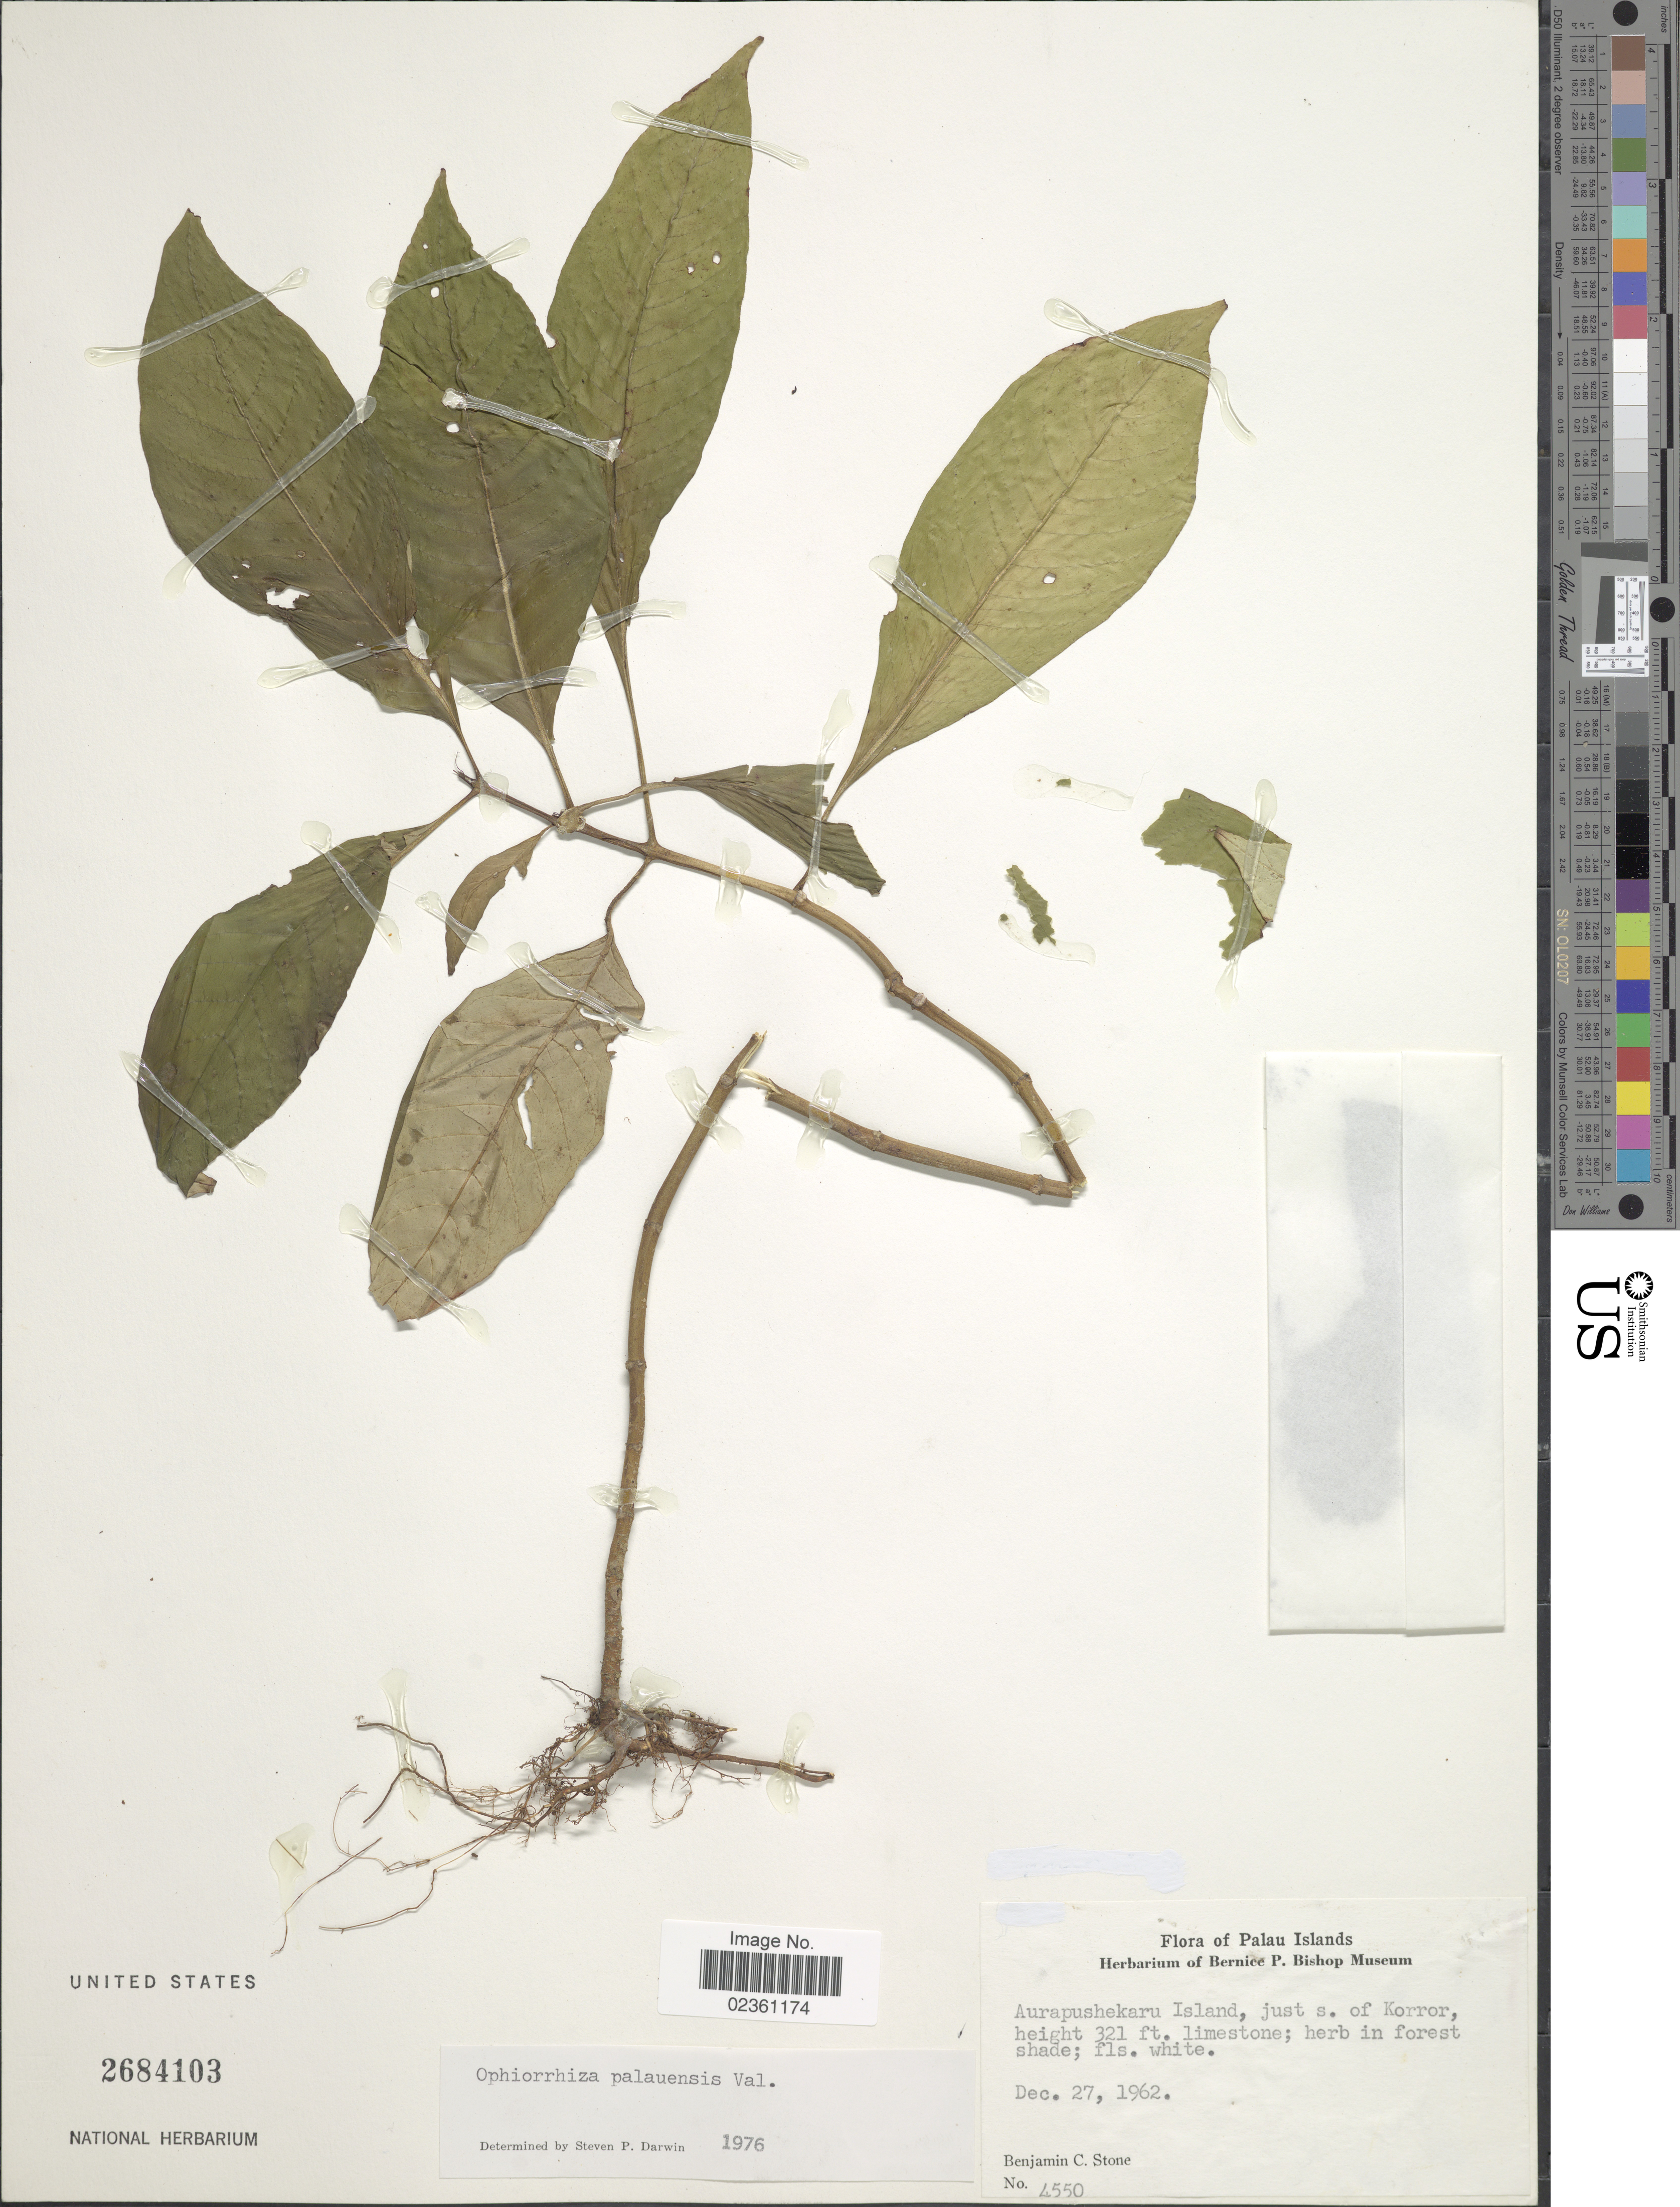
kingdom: Plantae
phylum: Tracheophyta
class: Magnoliopsida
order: Gentianales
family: Rubiaceae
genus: Ophiorrhiza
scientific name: Ophiorrhiza palauensis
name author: Valeton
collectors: B. C. Stone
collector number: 4550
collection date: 1962-12-27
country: Palau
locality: Palau Islands, Aurapushekaru Island, just s. of Korror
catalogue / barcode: US 2684103